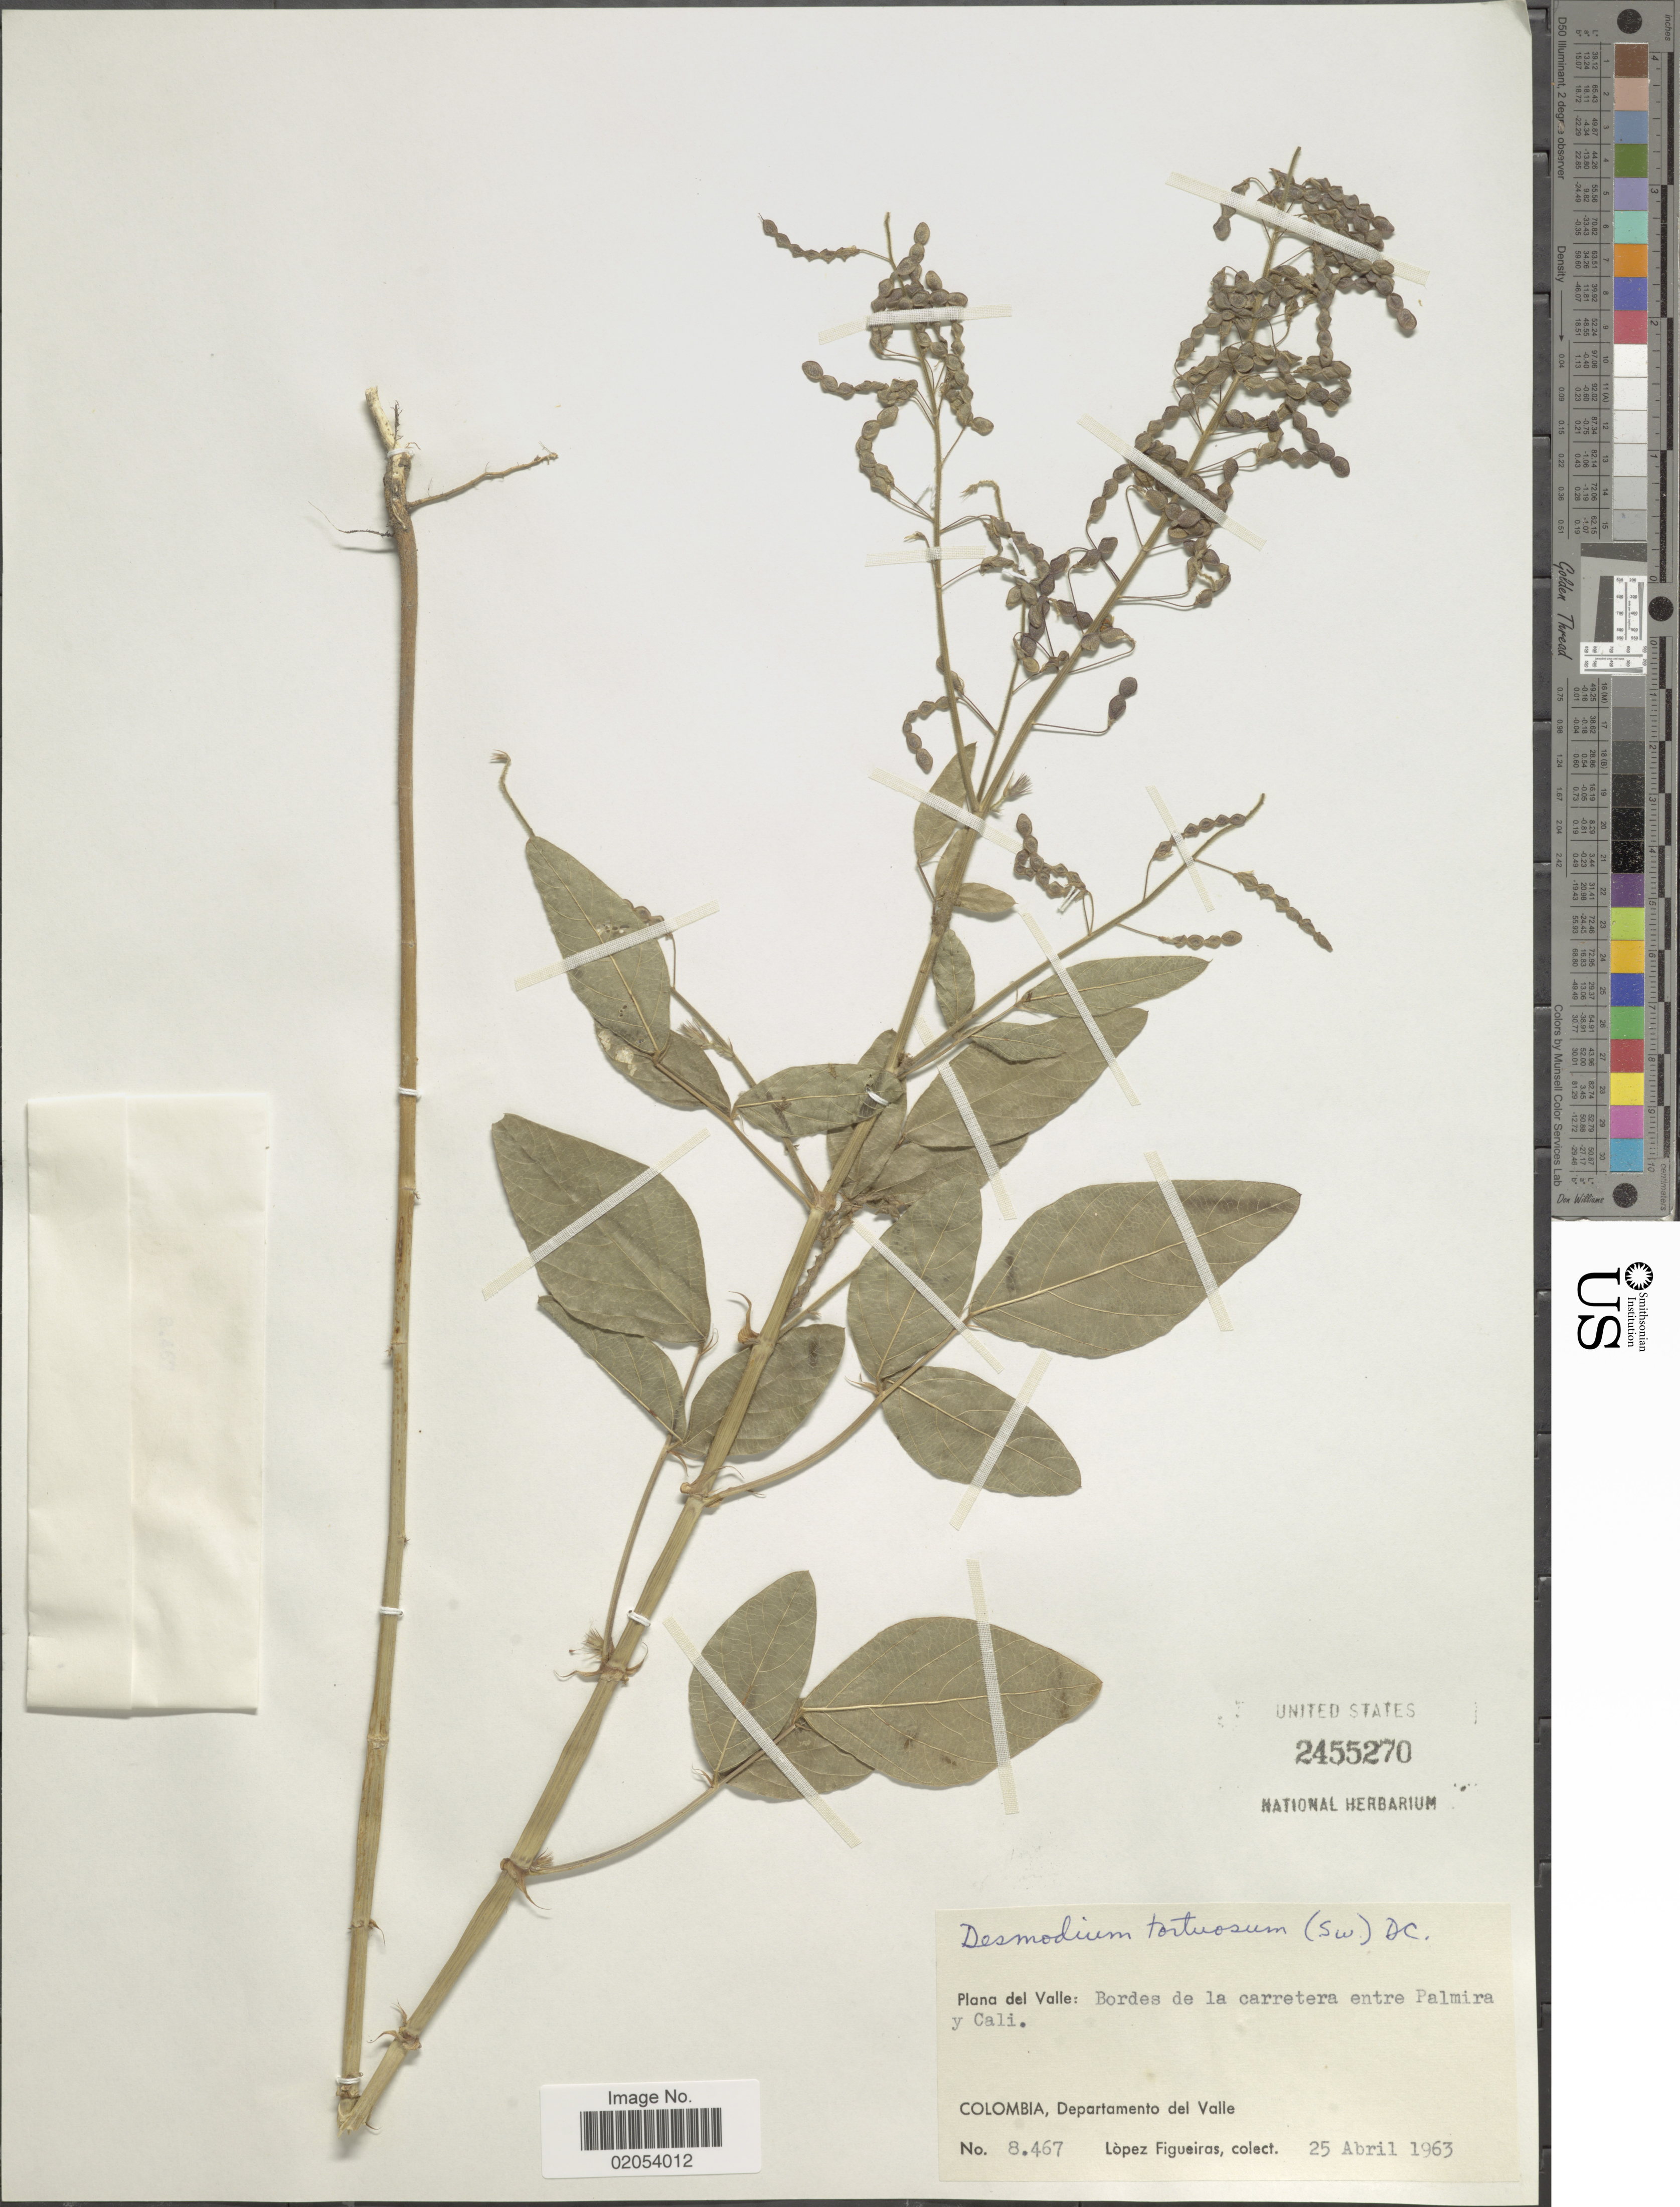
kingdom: Plantae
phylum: Tracheophyta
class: Magnoliopsida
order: Fabales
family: Fabaceae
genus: Desmodium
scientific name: Desmodium tortuosum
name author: (Sw.) DC.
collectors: M. López Figueiras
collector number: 8467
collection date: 1963-04-25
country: Colombia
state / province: Valle del Cauca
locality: Departamento del Valle, plana del Valle: Bordes de la carretera entre Palmira y Cali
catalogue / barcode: US 2455270